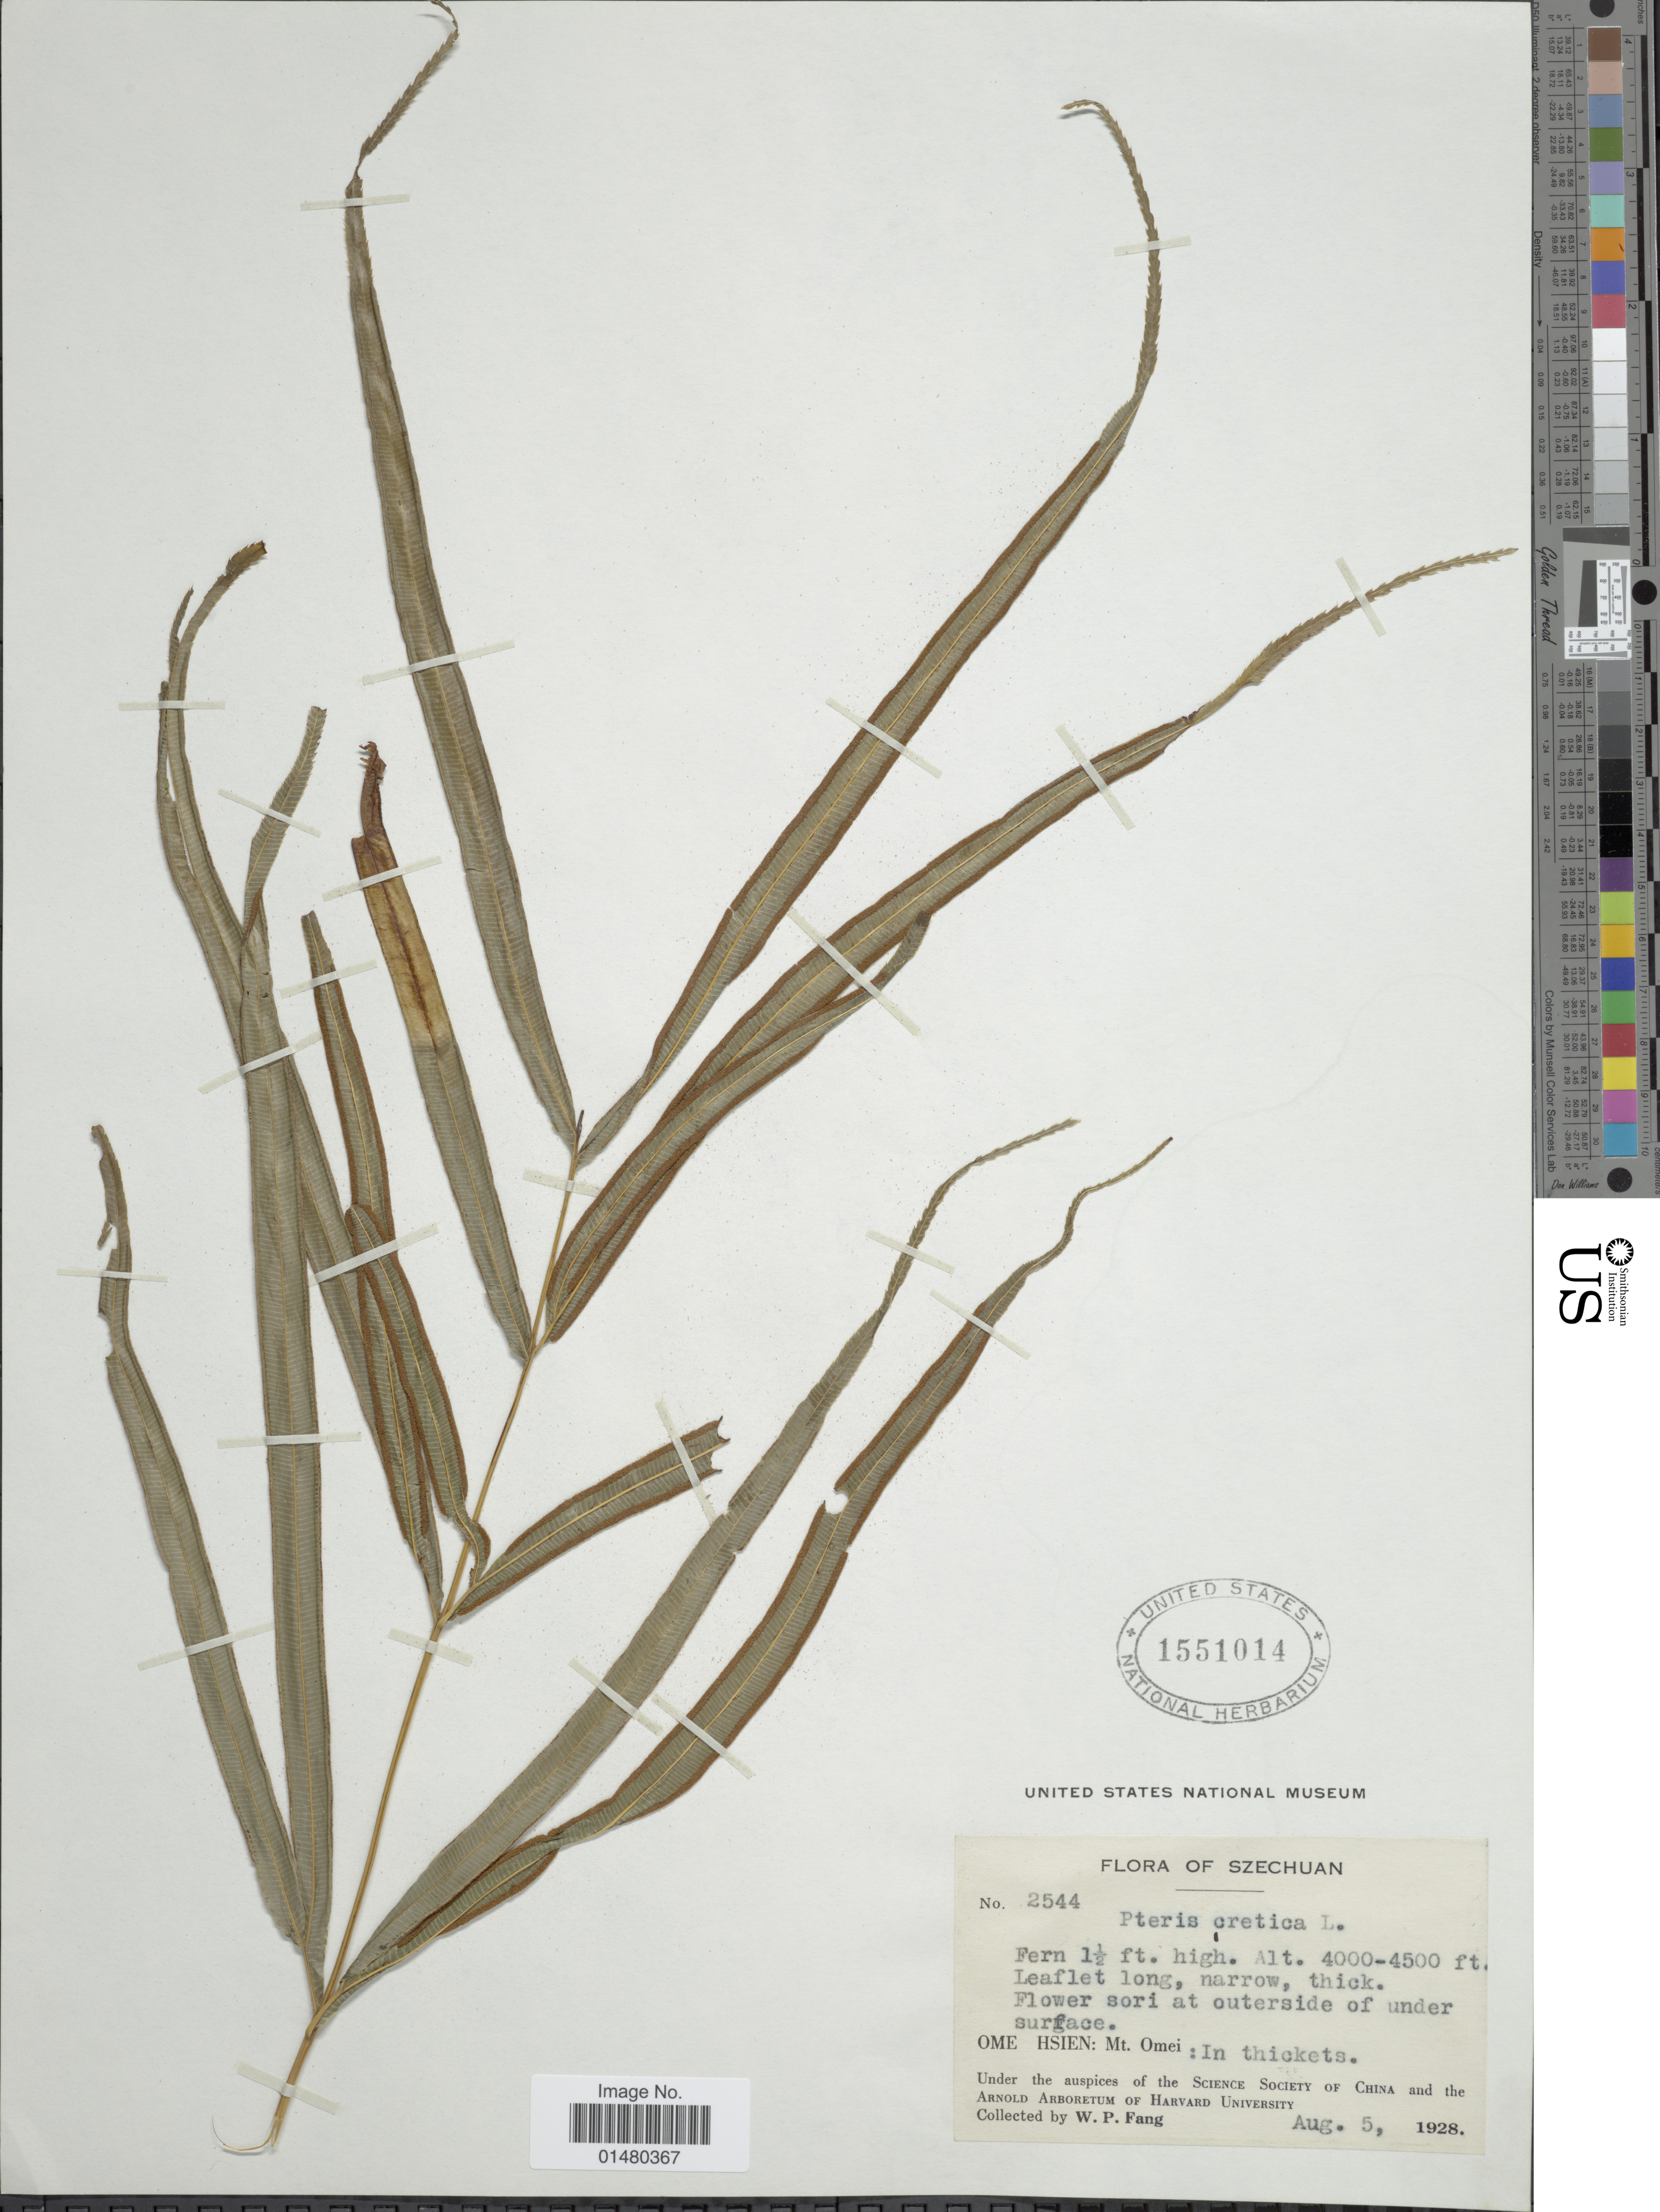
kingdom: Plantae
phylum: Tracheophyta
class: Polypodiopsida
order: Polypodiales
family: Pteridaceae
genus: Pteris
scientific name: Pteris cretica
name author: L.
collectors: W. P. Fang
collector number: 2544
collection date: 1928-08-05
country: China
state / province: Sichuan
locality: Szechuan, Ome Hsien: Mt Omei: In thickets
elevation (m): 1219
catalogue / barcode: US 1551014